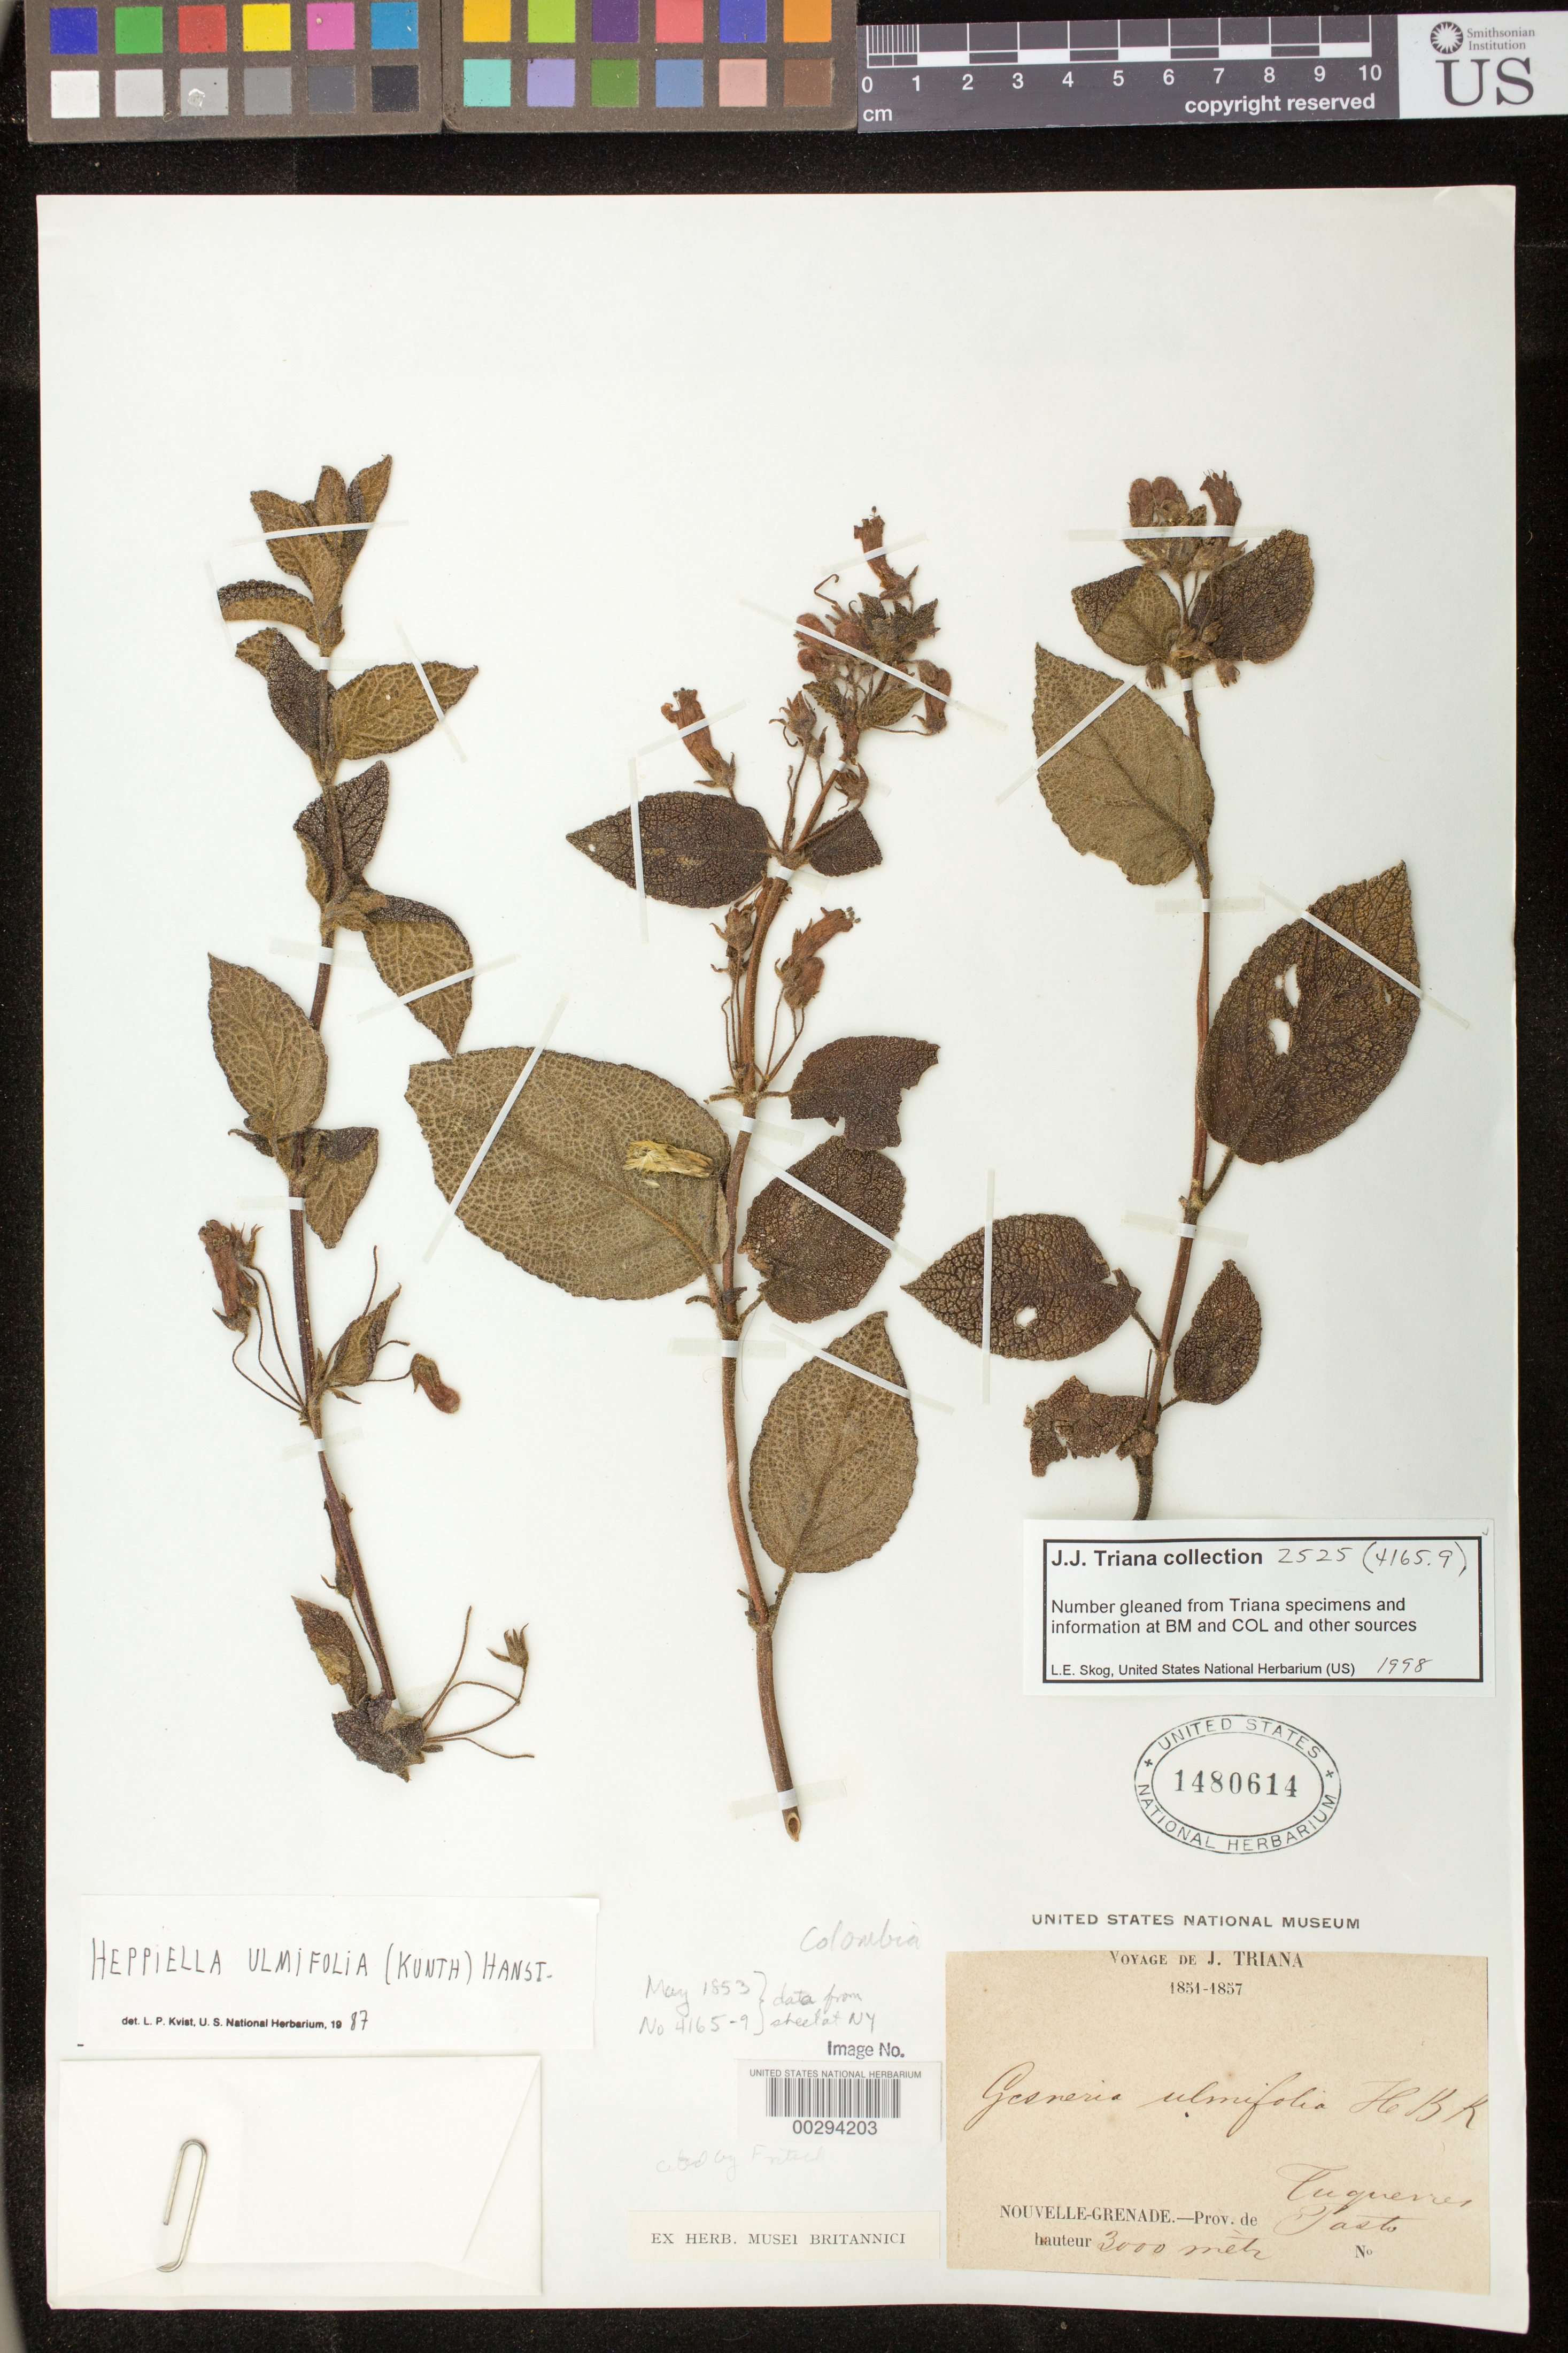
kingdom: Plantae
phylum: Tracheophyta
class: Magnoliopsida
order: Lamiales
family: Gesneriaceae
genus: Heppiella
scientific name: Heppiella ulmifolia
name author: (Kunth) Hanst.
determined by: Clark, J. L., (SEL), The Marie Selby Botanical Garden (UNITED STATES)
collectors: J. J. Triana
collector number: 2525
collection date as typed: Aug 1855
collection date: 1855-08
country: Colombia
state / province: Nariño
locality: Nouvelle-Grenade, Prov. de Pasto, Tuquerres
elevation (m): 3000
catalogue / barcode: US 1480614